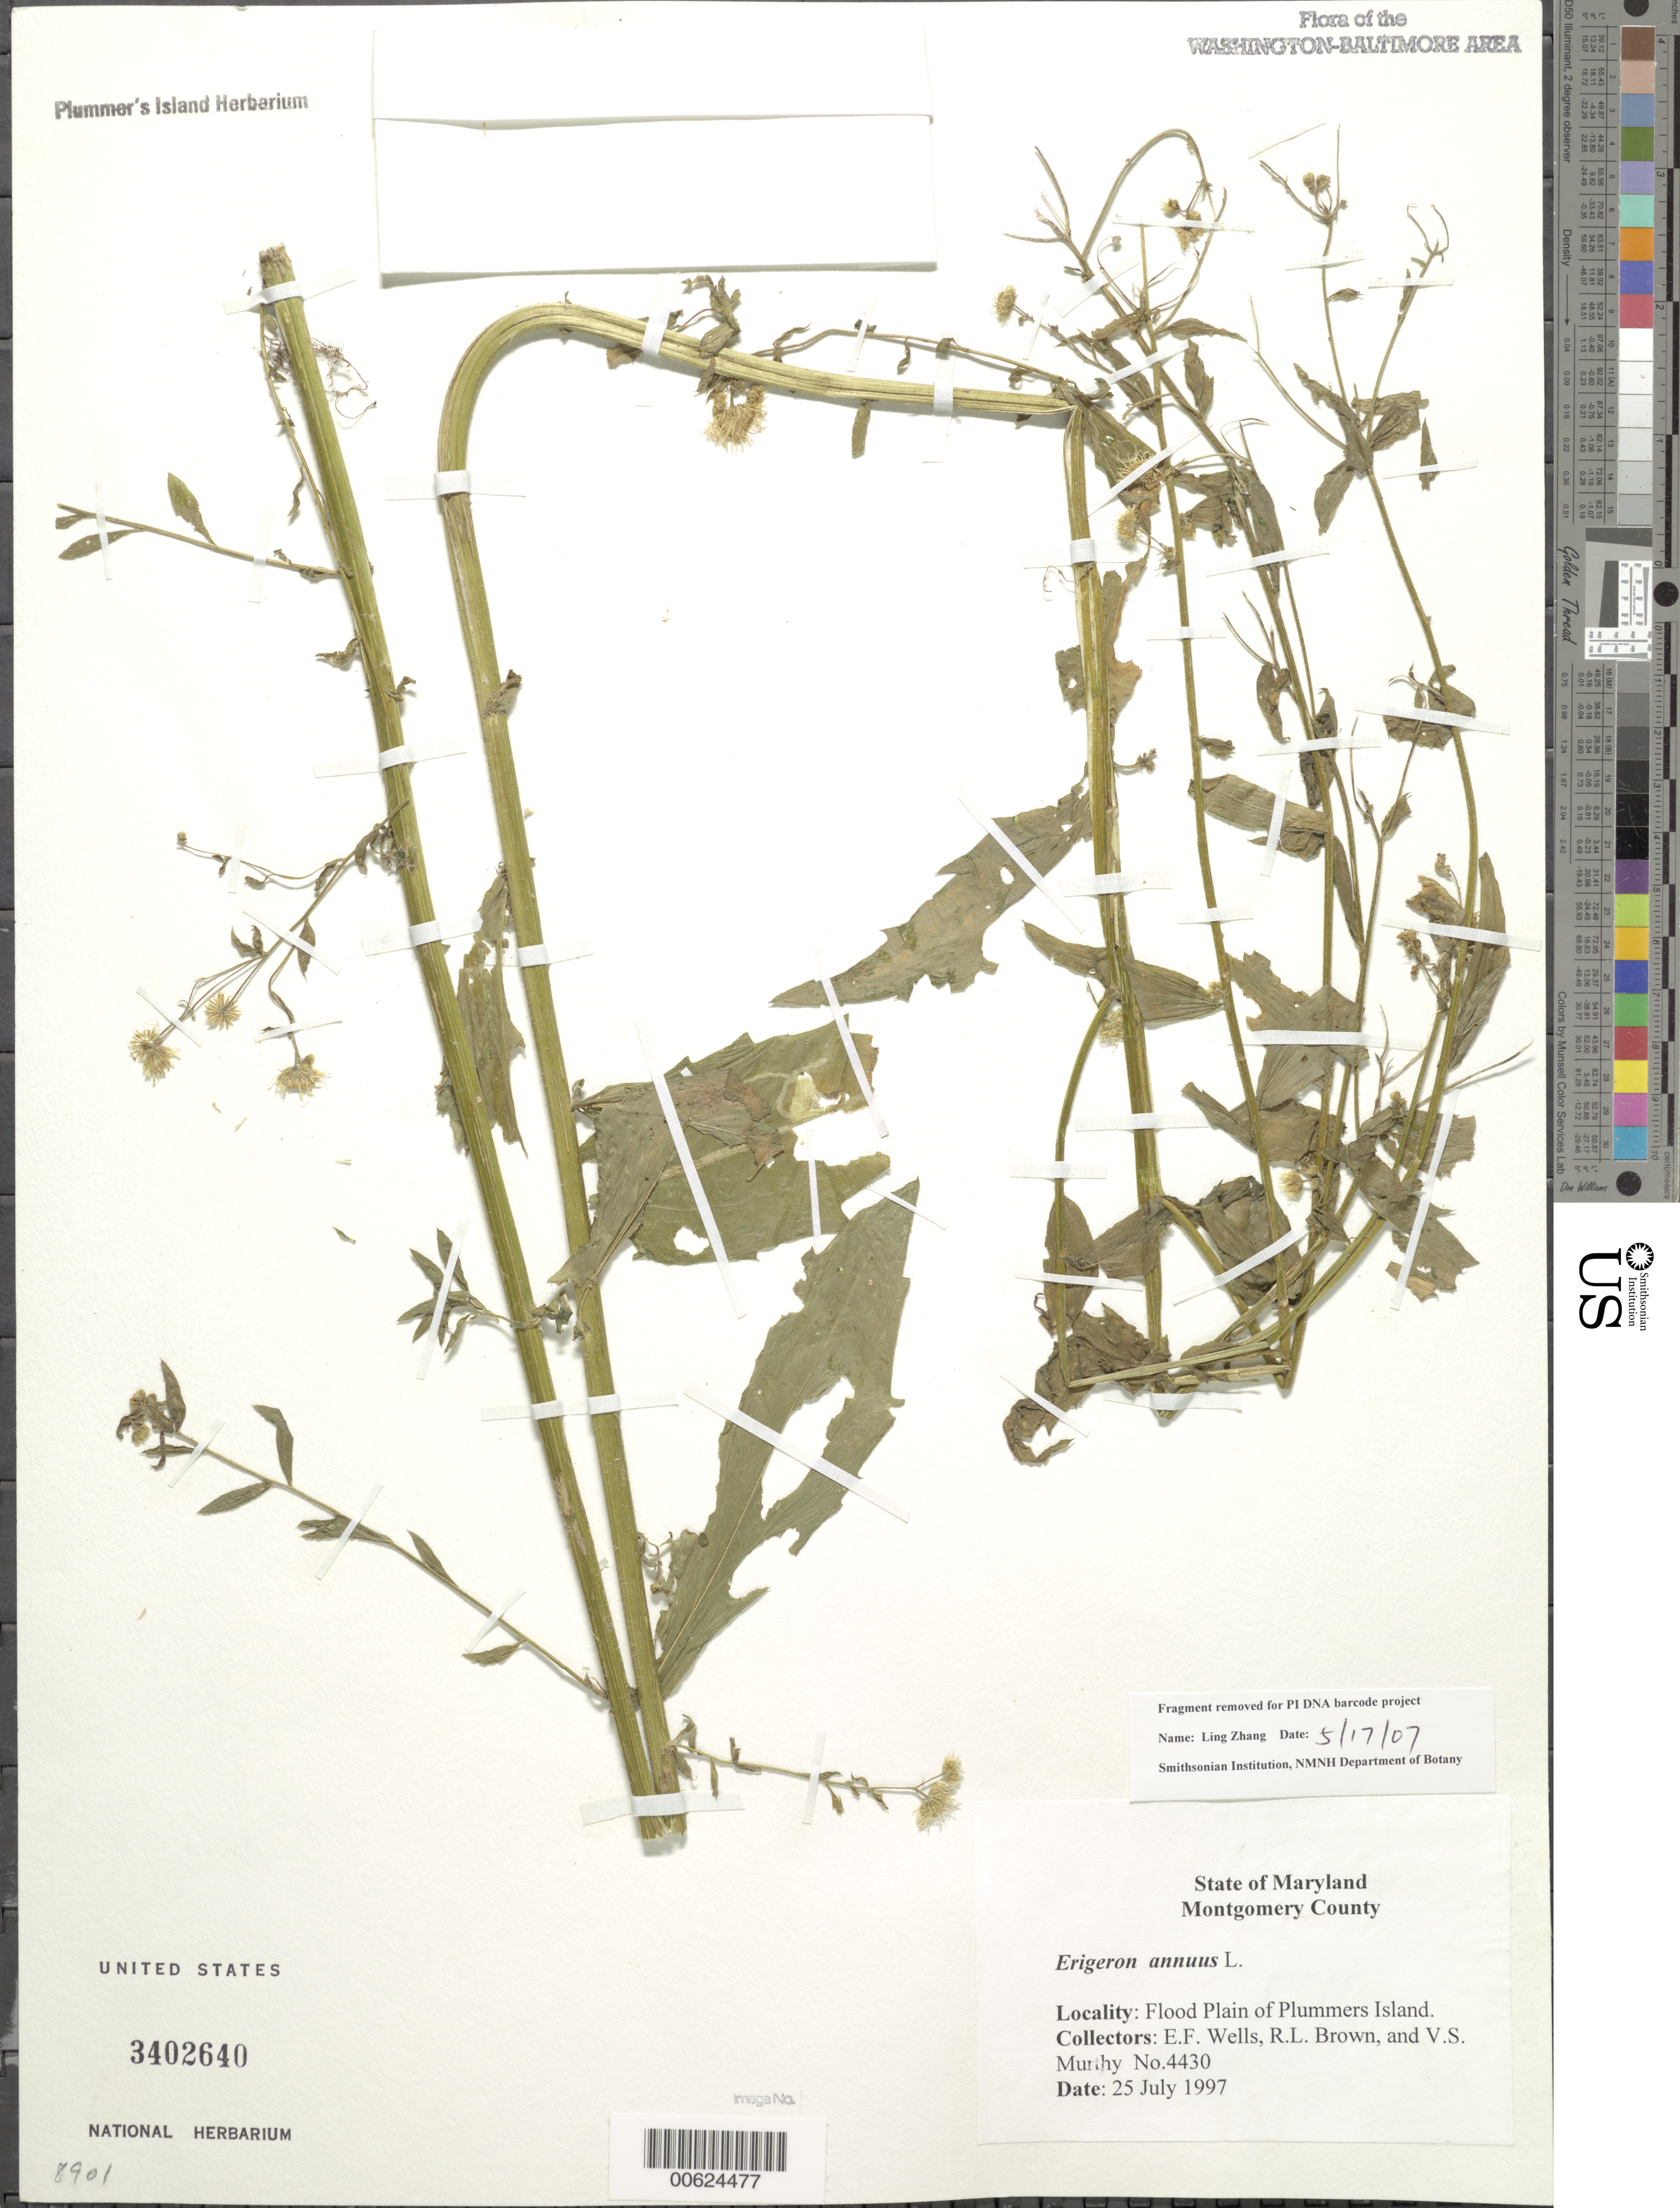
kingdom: Plantae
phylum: Tracheophyta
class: Magnoliopsida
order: Asterales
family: Asteraceae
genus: Erigeron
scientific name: Erigeron annuus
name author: (L.) Pers.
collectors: E. F. Wells, R. L. Brown & V. S. Murthy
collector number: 4430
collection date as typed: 25 Jul 1997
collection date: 1997-07-25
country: United States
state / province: Maryland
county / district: Montgomery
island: Plummers Island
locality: Flood plain of Plummers Island Plummers Island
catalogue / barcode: US 3402640